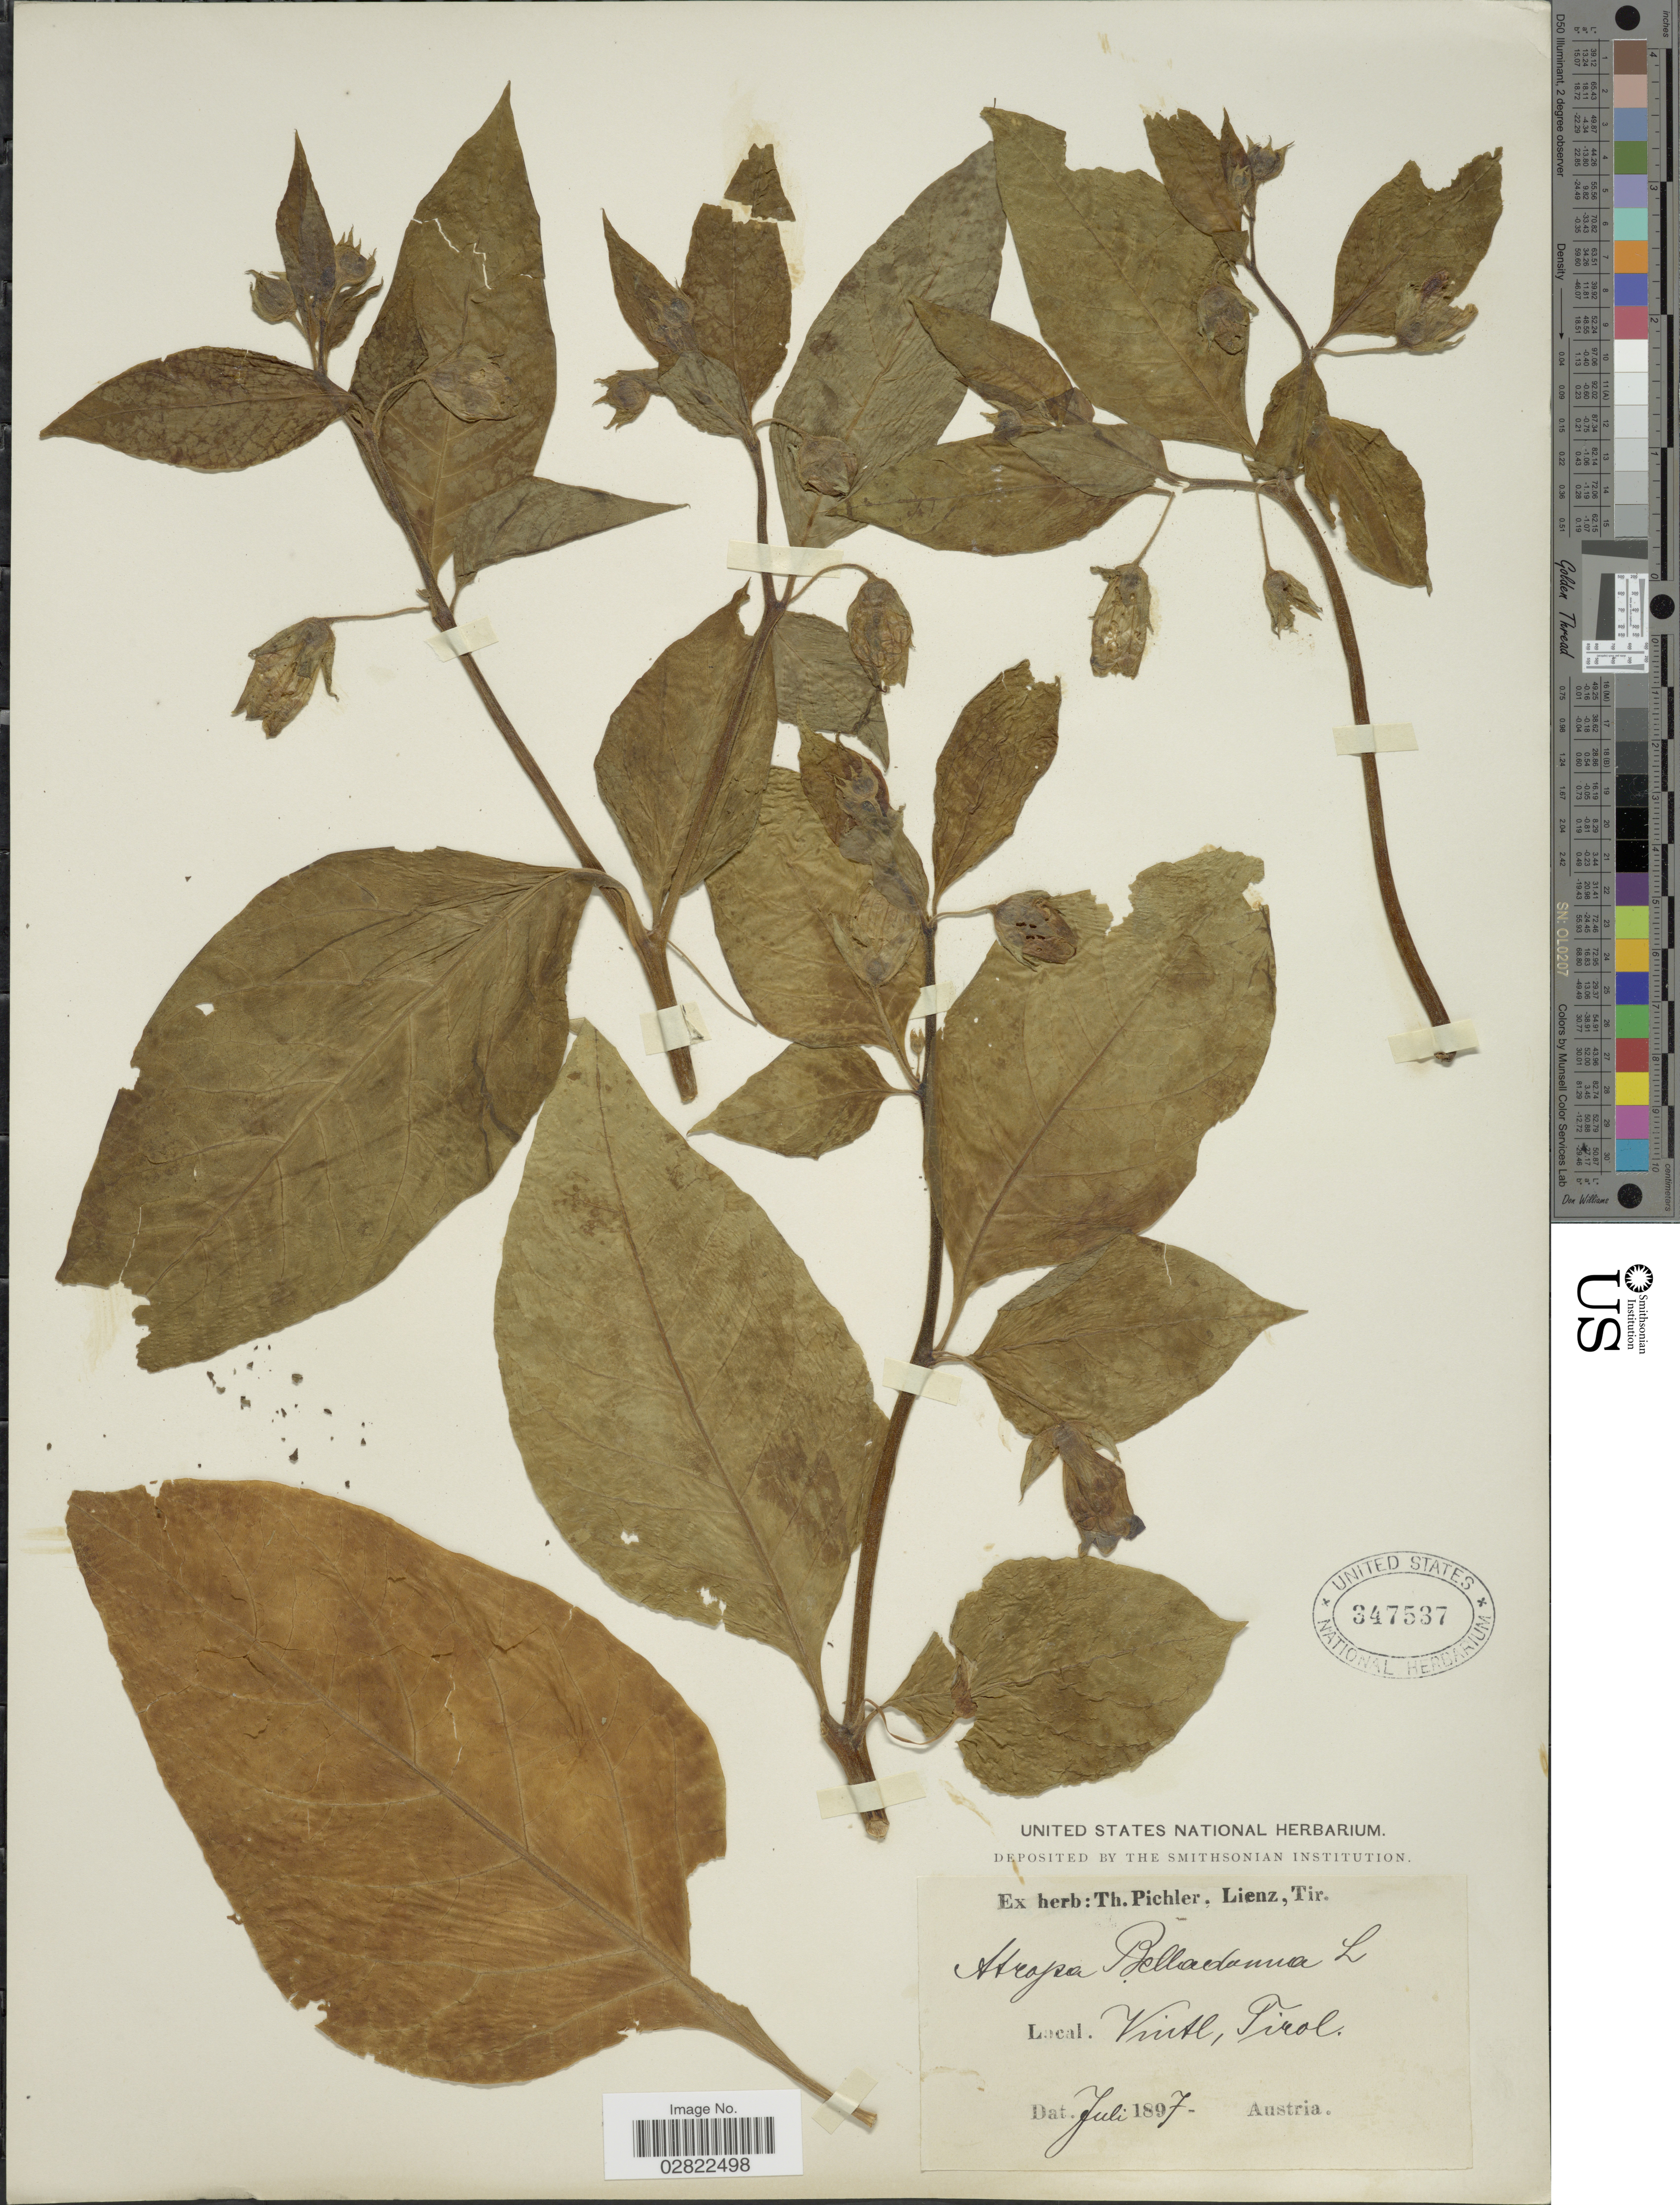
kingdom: Plantae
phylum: Tracheophyta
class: Magnoliopsida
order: Solanales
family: Solanaceae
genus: Atropa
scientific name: Atropa belladonna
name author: L.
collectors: ex herb. T. Pichler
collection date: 1897-07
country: Austria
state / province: Tirol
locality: Vuitl [interpreted].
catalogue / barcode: US 347537